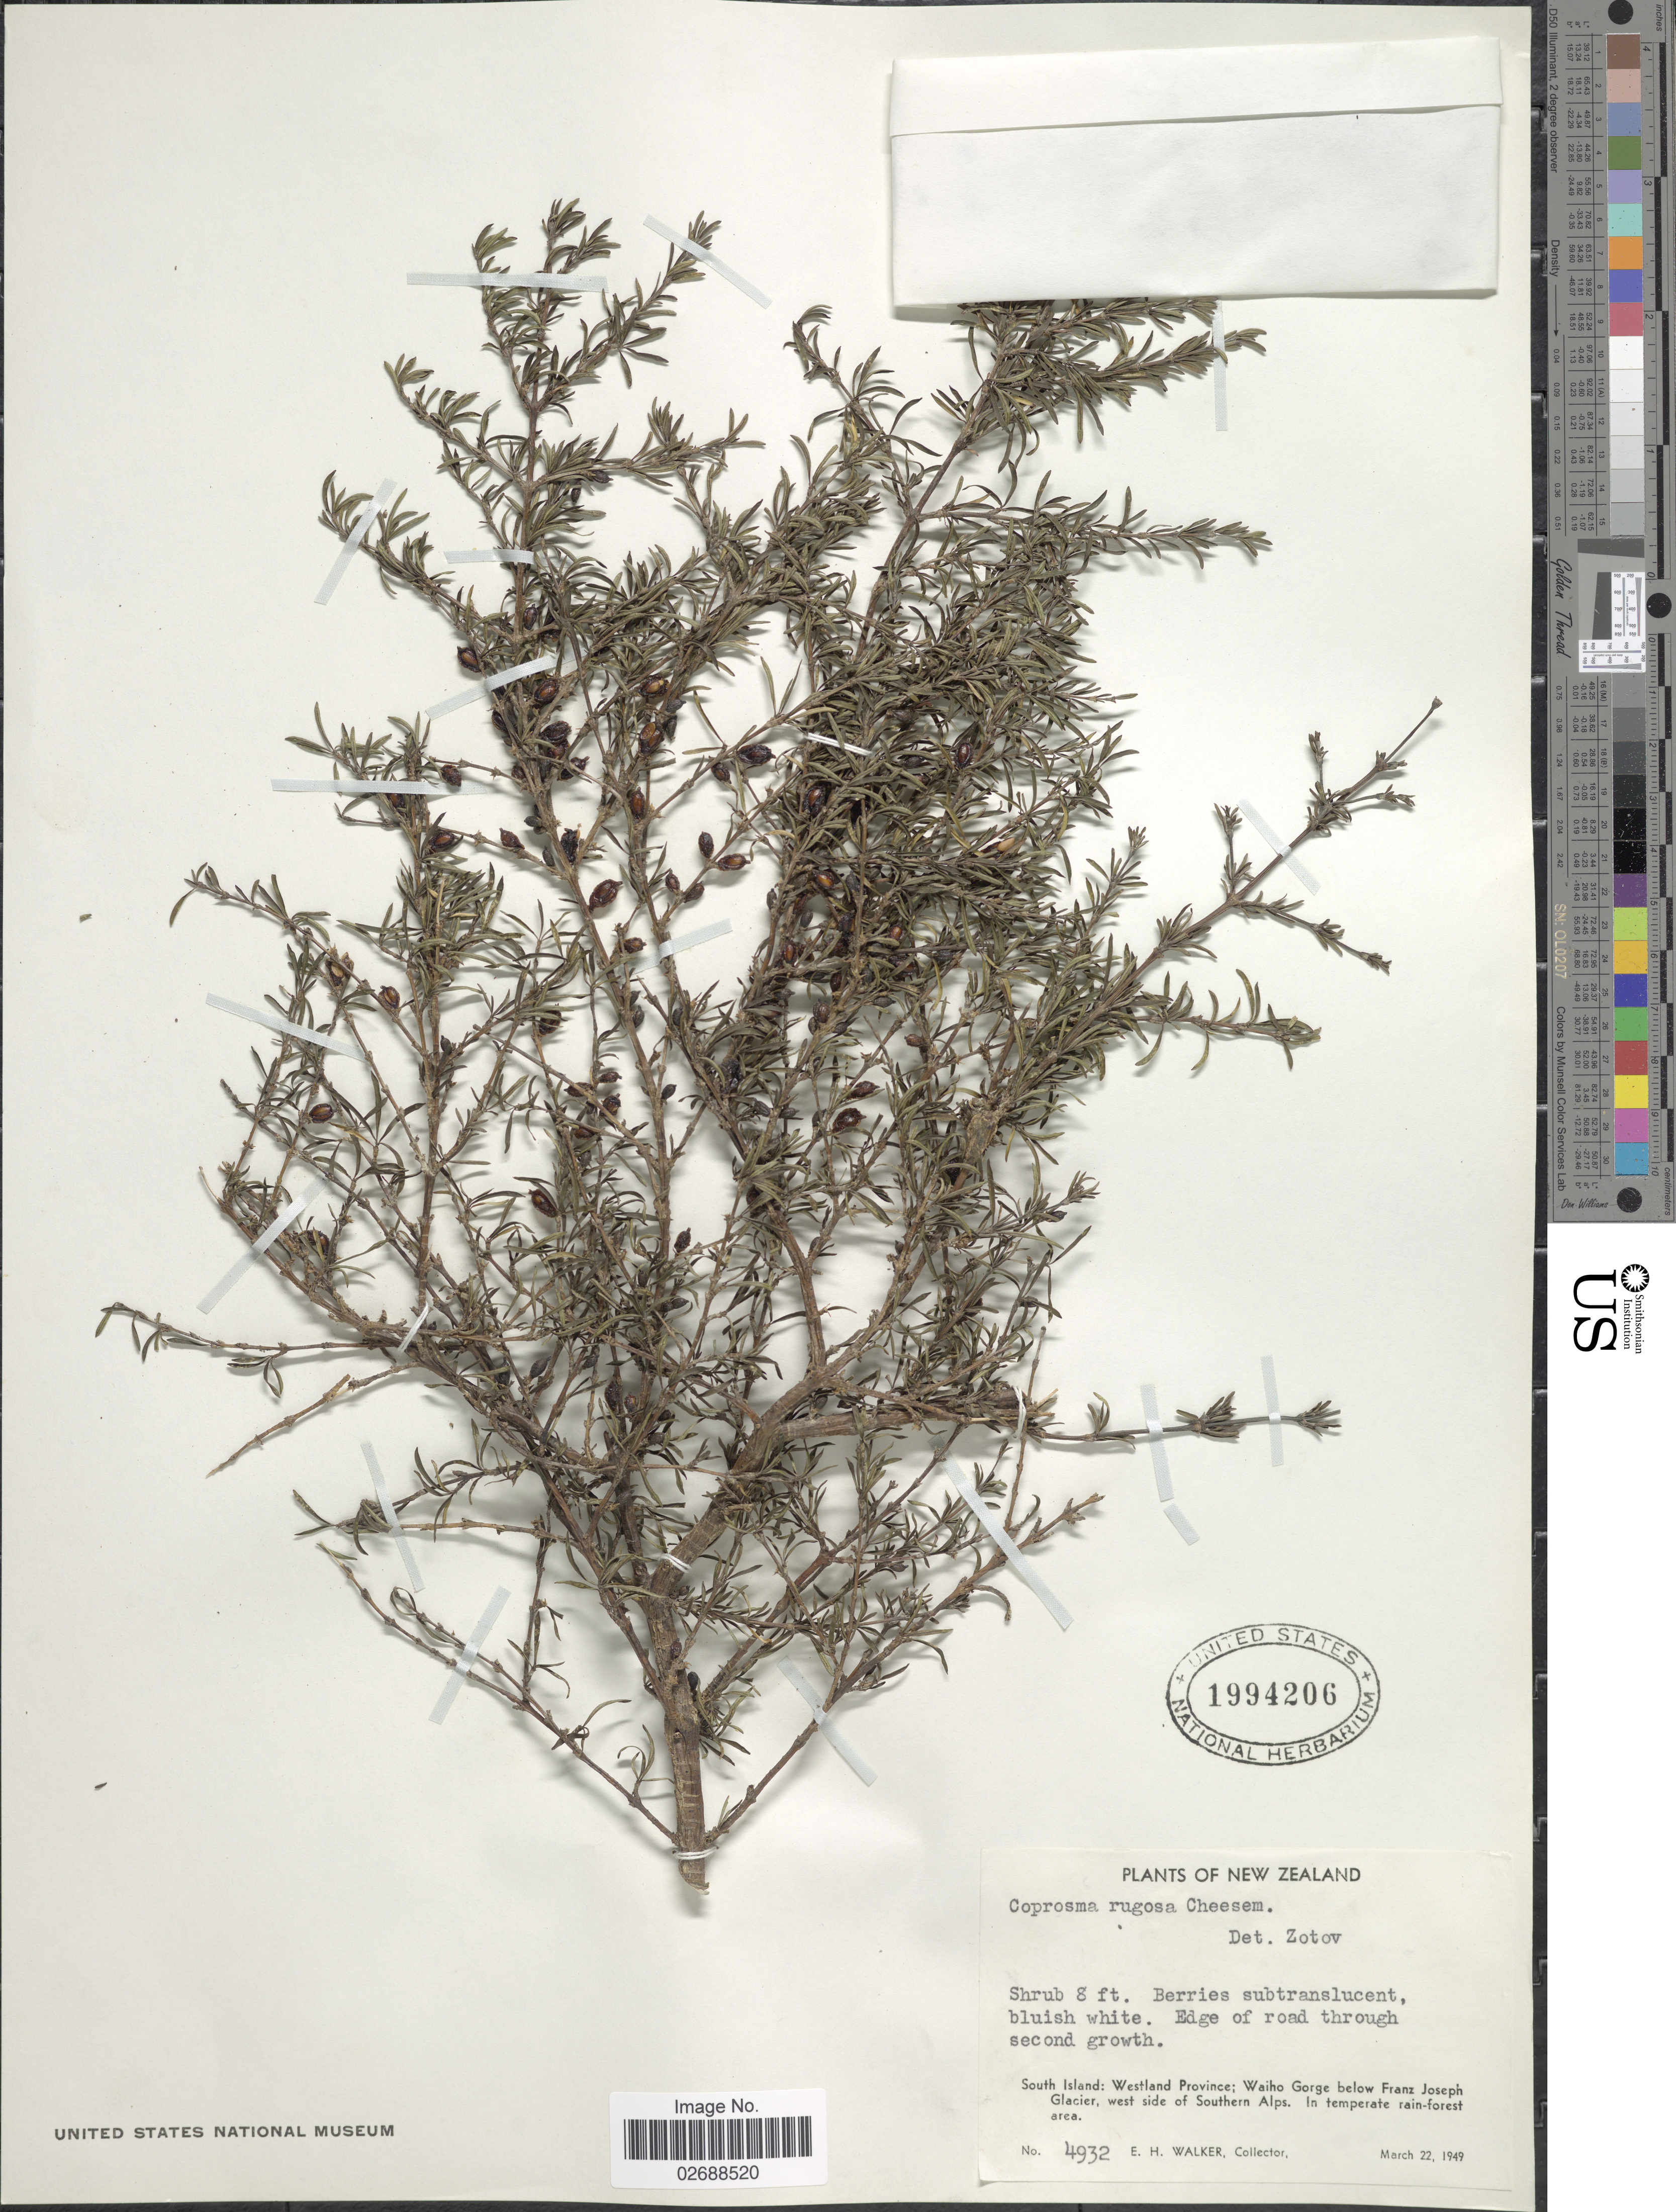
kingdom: Plantae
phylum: Tracheophyta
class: Magnoliopsida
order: Gentianales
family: Rubiaceae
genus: Coprosma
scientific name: Coprosma rugosa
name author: Cheeseman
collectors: E. H. Walker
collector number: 4932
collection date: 1949-03-22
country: New Zealand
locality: South Island: Westland Province; Waiho Gorge below Franz Joseph Glacier, west side of Southern Alps, edge of road.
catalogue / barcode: US 1994206